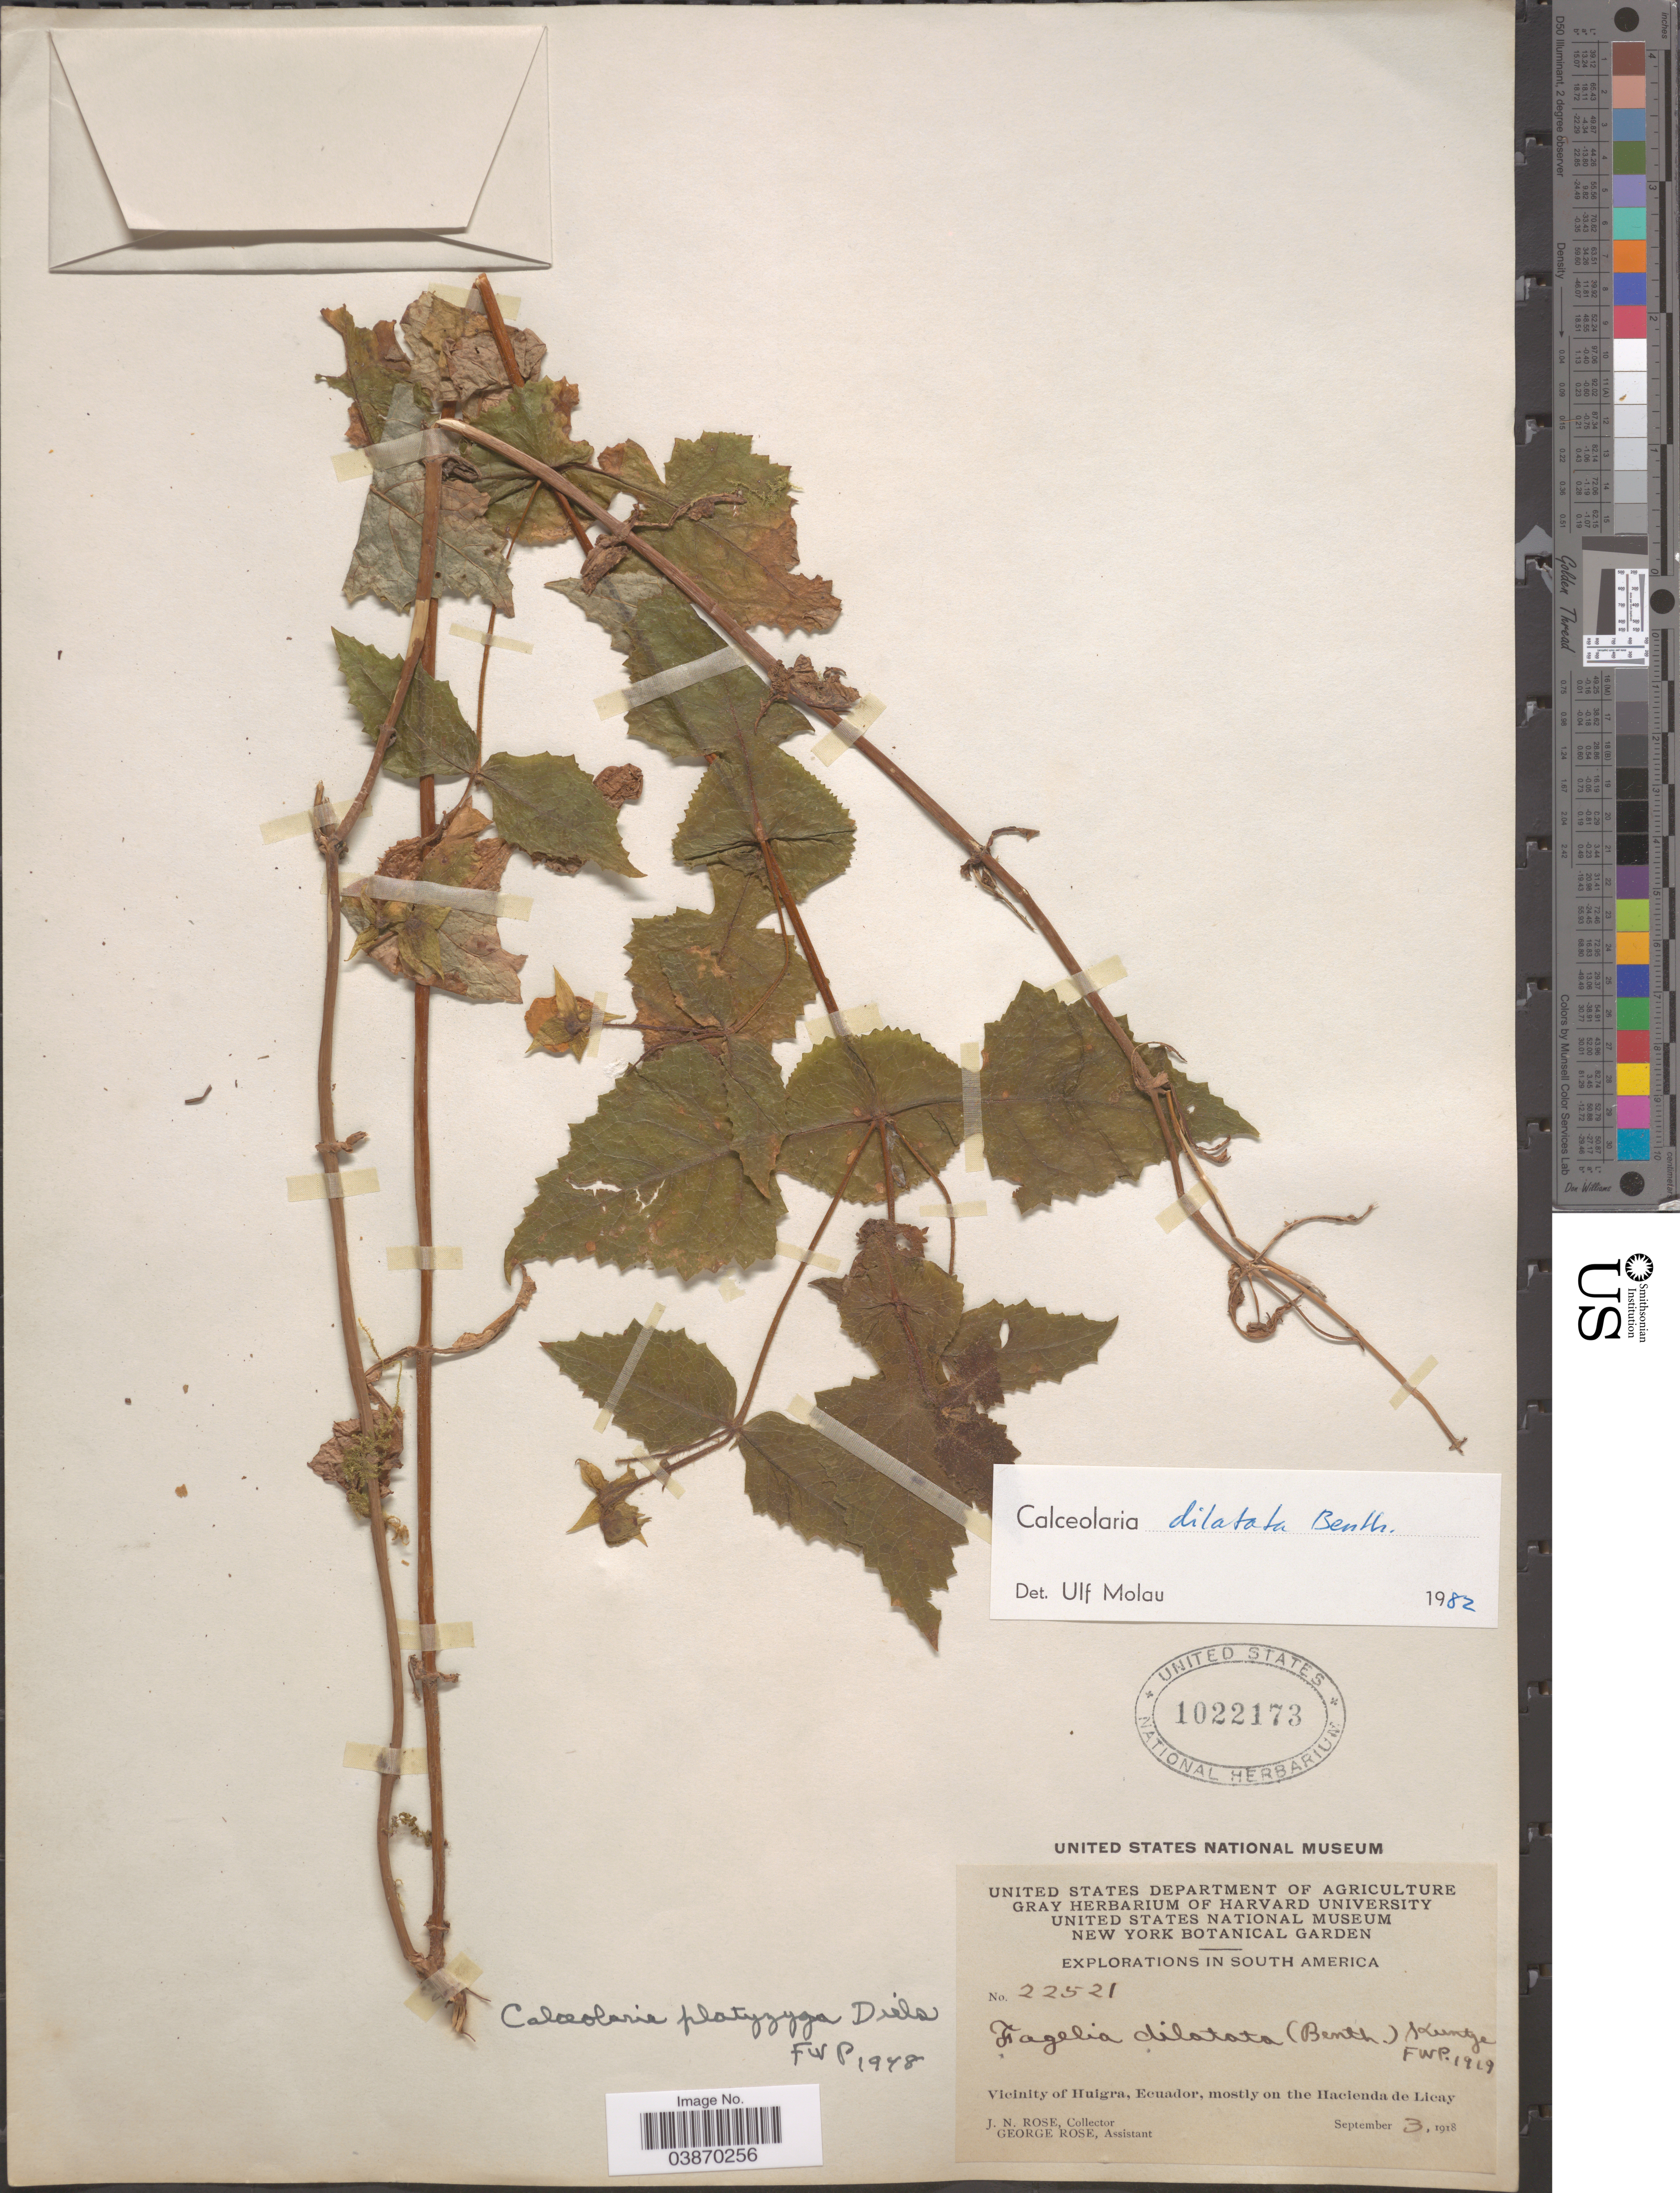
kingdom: Plantae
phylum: Tracheophyta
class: Magnoliopsida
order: Lamiales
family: Calceolariaceae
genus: Calceolaria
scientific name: Calceolaria dilatata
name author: Benth.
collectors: J. N. Rose & G. Rose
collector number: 22521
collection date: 1918-09-03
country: Ecuador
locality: Vicinity of Huigra, mostly on the Hacienda de Licay.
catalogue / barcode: US 1022173